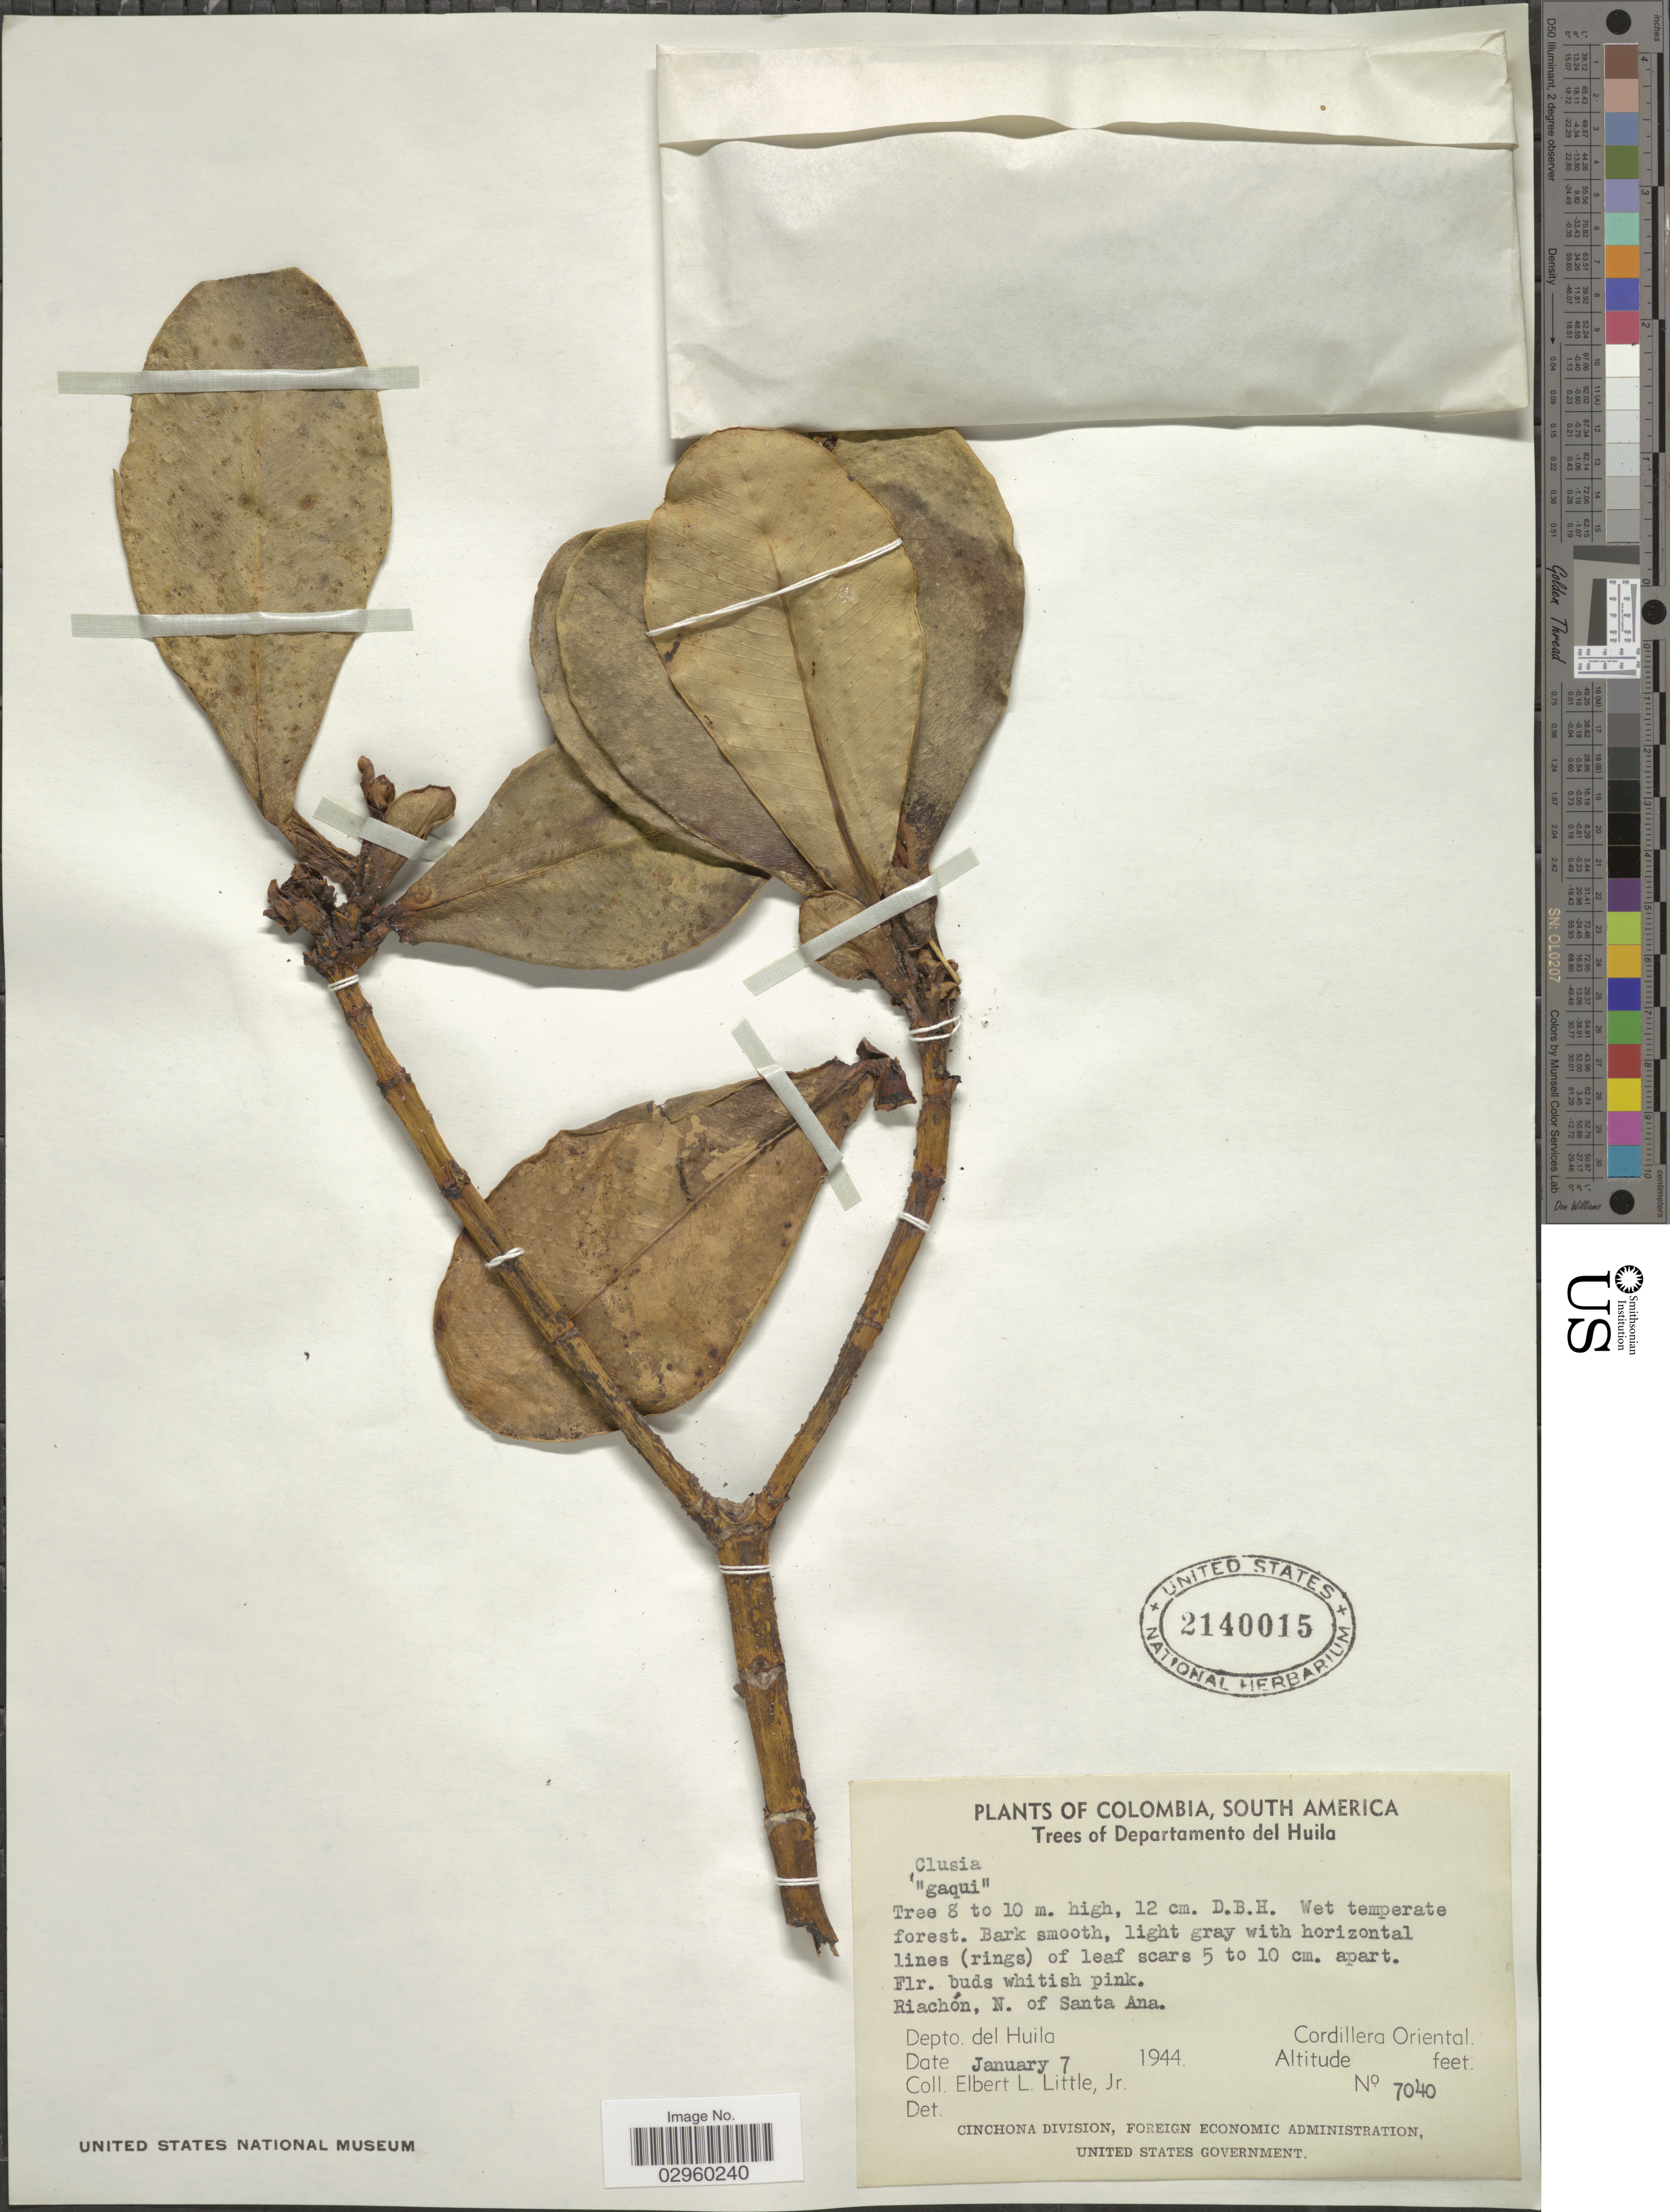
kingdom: Plantae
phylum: Tracheophyta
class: Magnoliopsida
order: Malpighiales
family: Clusiaceae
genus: Clusia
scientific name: Clusia sp.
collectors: E. L. Little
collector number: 7040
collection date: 1944-01-07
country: Colombia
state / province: Huila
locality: Trees of Departamento del Huila, Riachón, N. of Santa Ana. Depto. del Huila, Cordillera Oriental.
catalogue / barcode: US 2140015